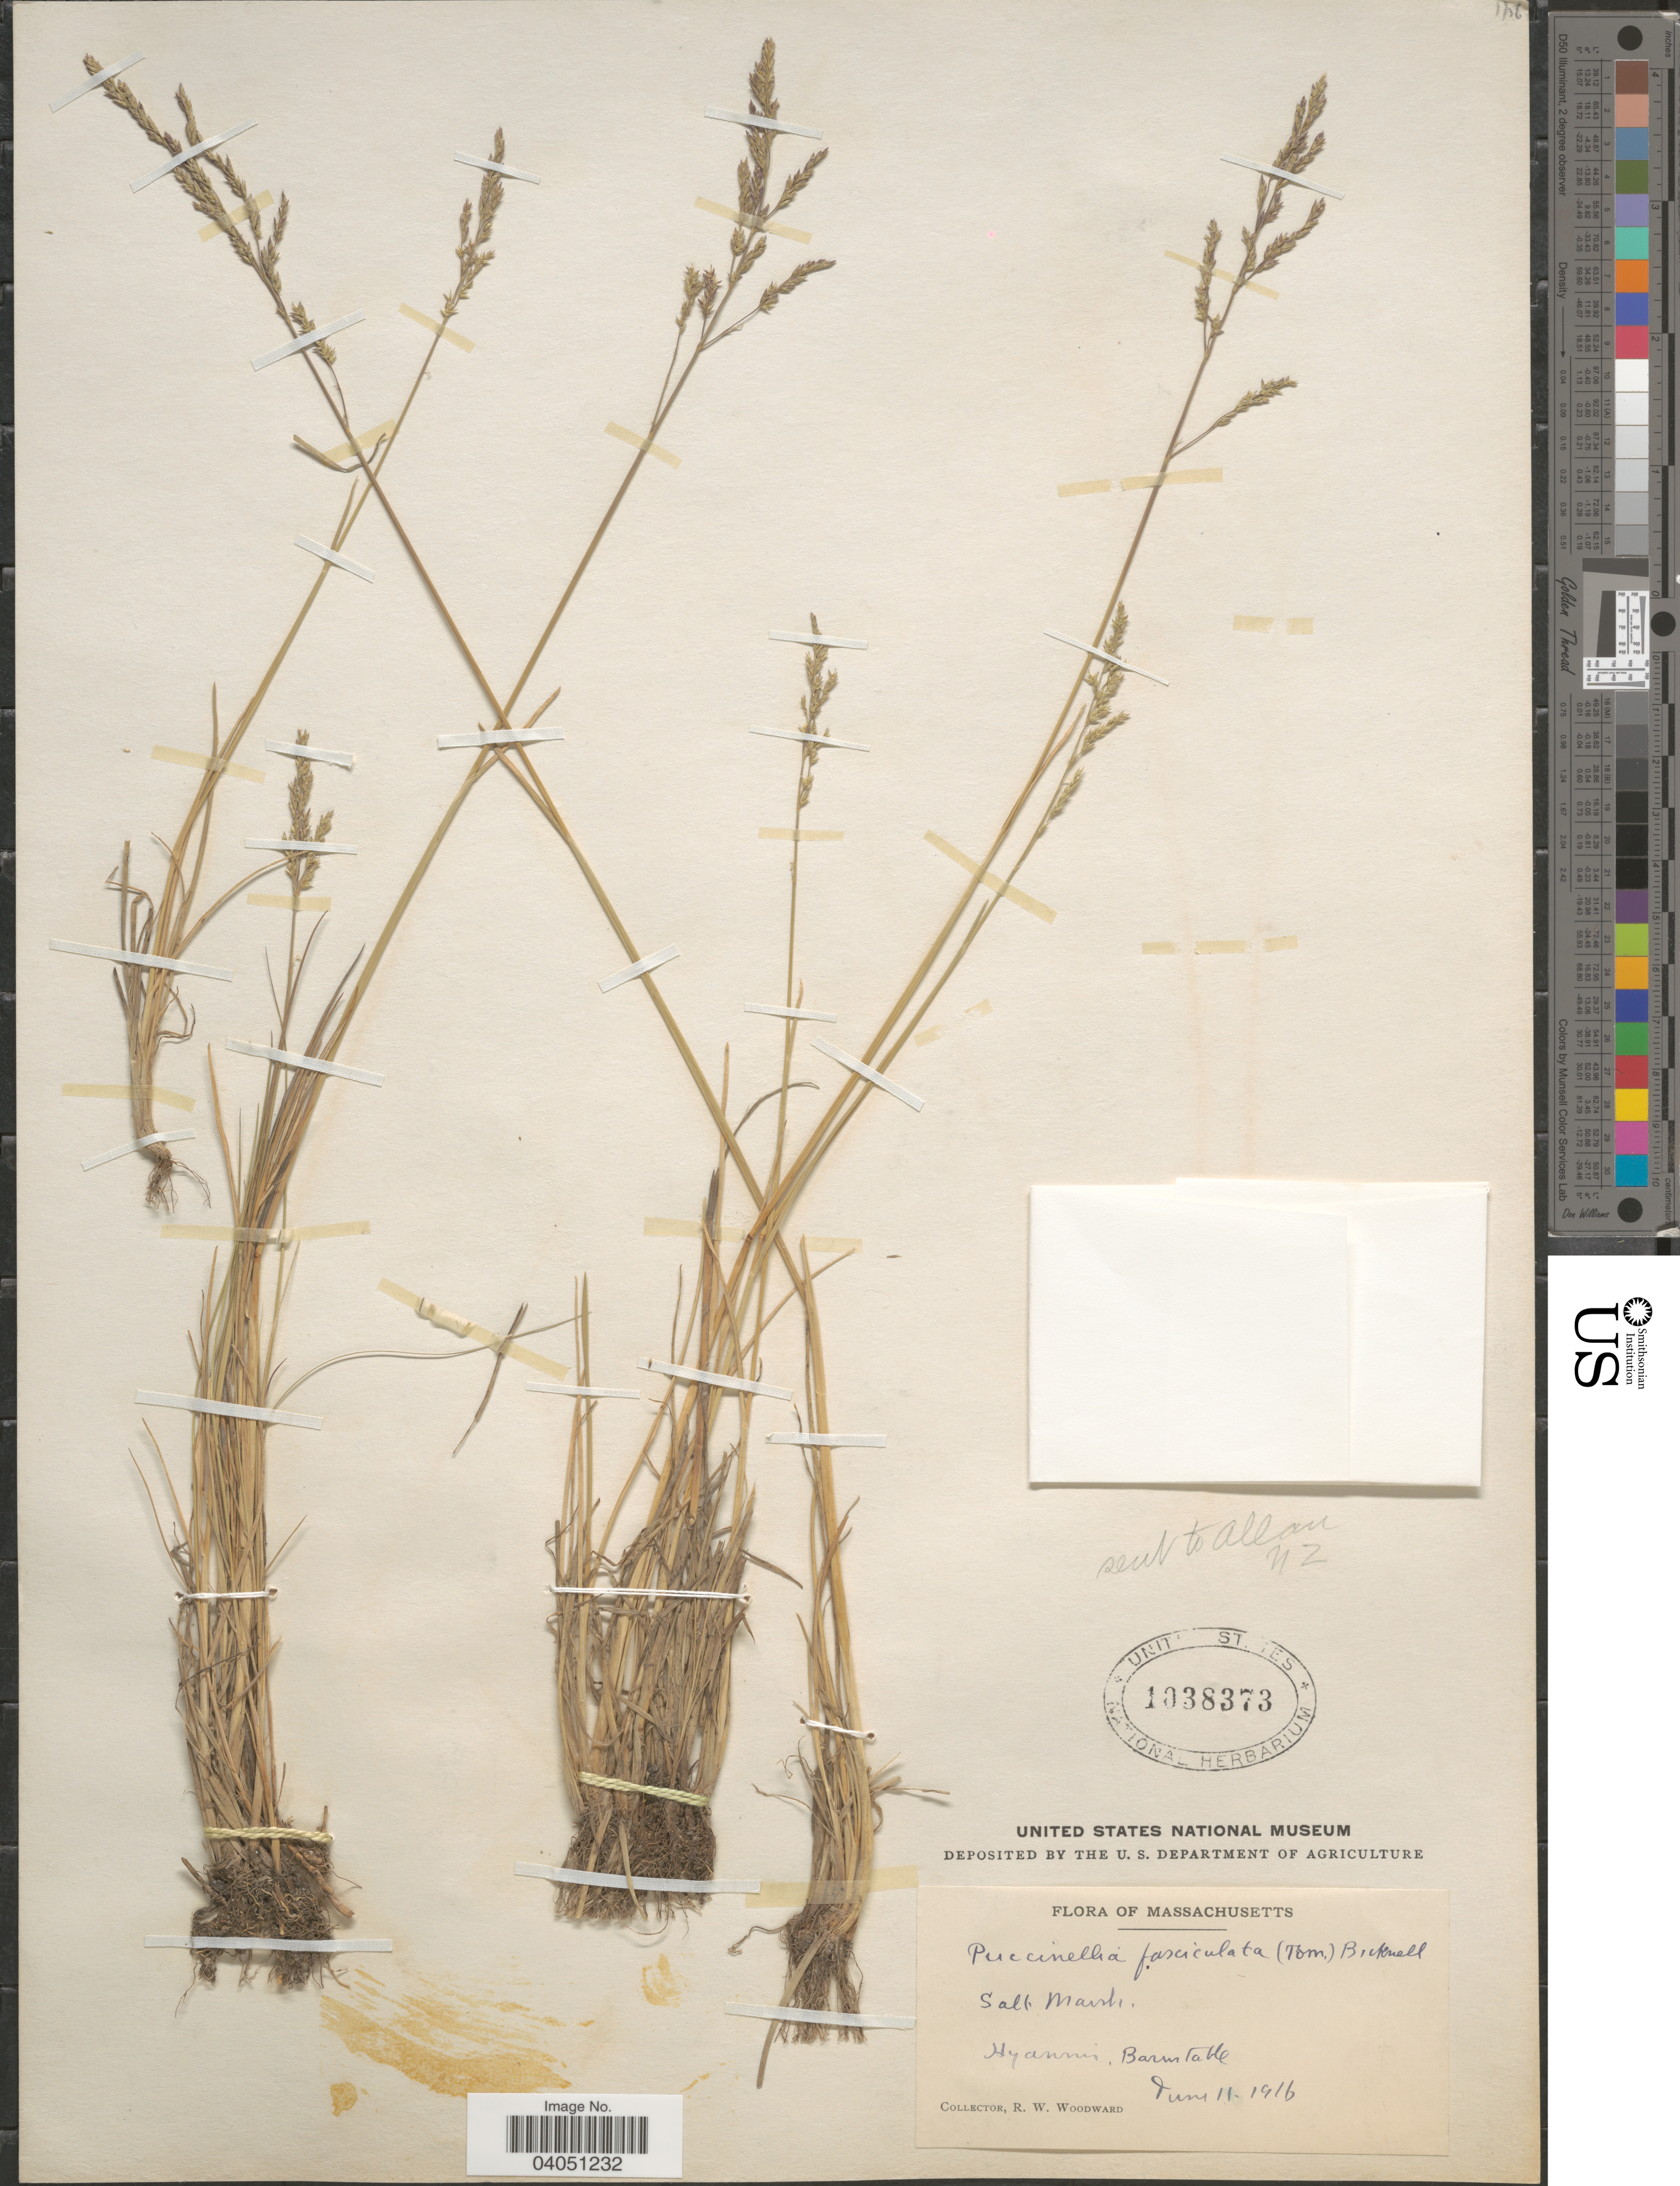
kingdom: Plantae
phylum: Tracheophyta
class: Liliopsida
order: Poales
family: Poaceae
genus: Puccinellia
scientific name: Puccinellia distans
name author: (Jacq.) Parl.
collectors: R. Woodward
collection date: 1916-06-11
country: United States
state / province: Massachusetts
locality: Hyannis, Barnstable.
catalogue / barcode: US 1038373